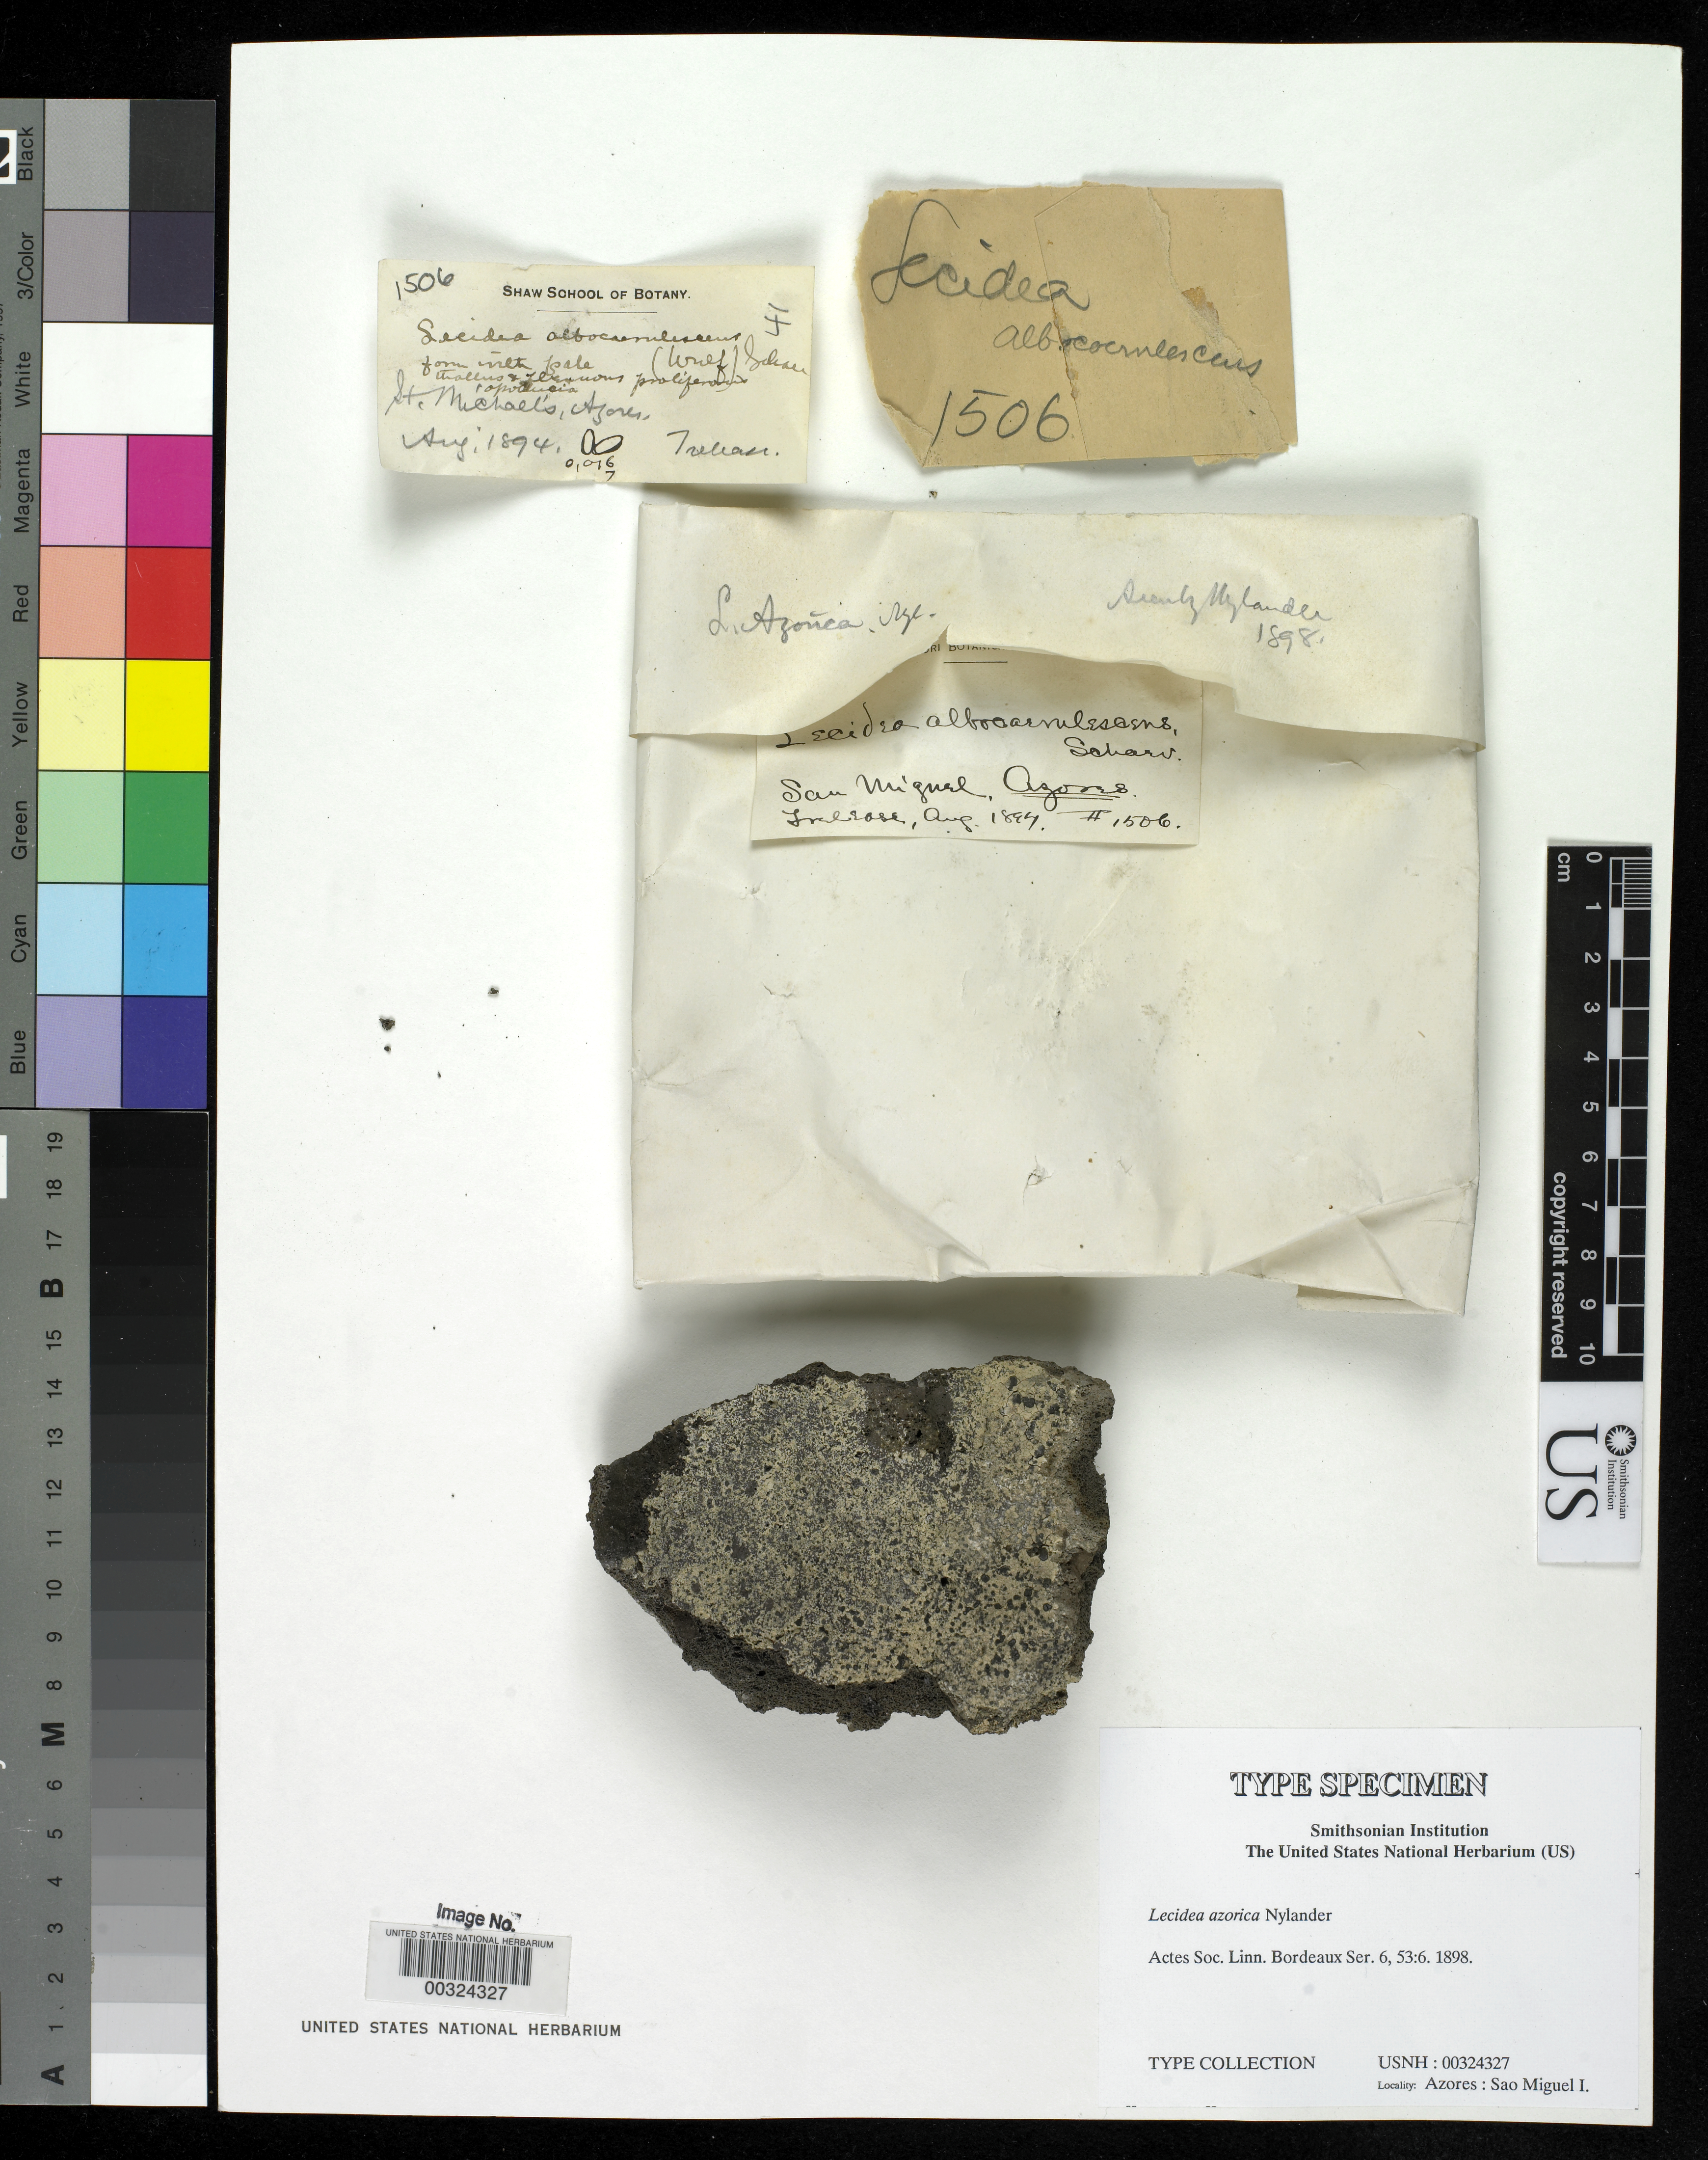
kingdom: Fungi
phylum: Ascomycota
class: Lecanoromycetes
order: Lecideales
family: Lecideaceae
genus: Lecidea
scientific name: Lecidea azorica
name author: Nyl.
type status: Type Collection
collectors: W. Trelease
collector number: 1506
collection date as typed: Aug 1897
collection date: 1897-08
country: Portugal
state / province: Azores (Aut. Reg.)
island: São Miguel Island